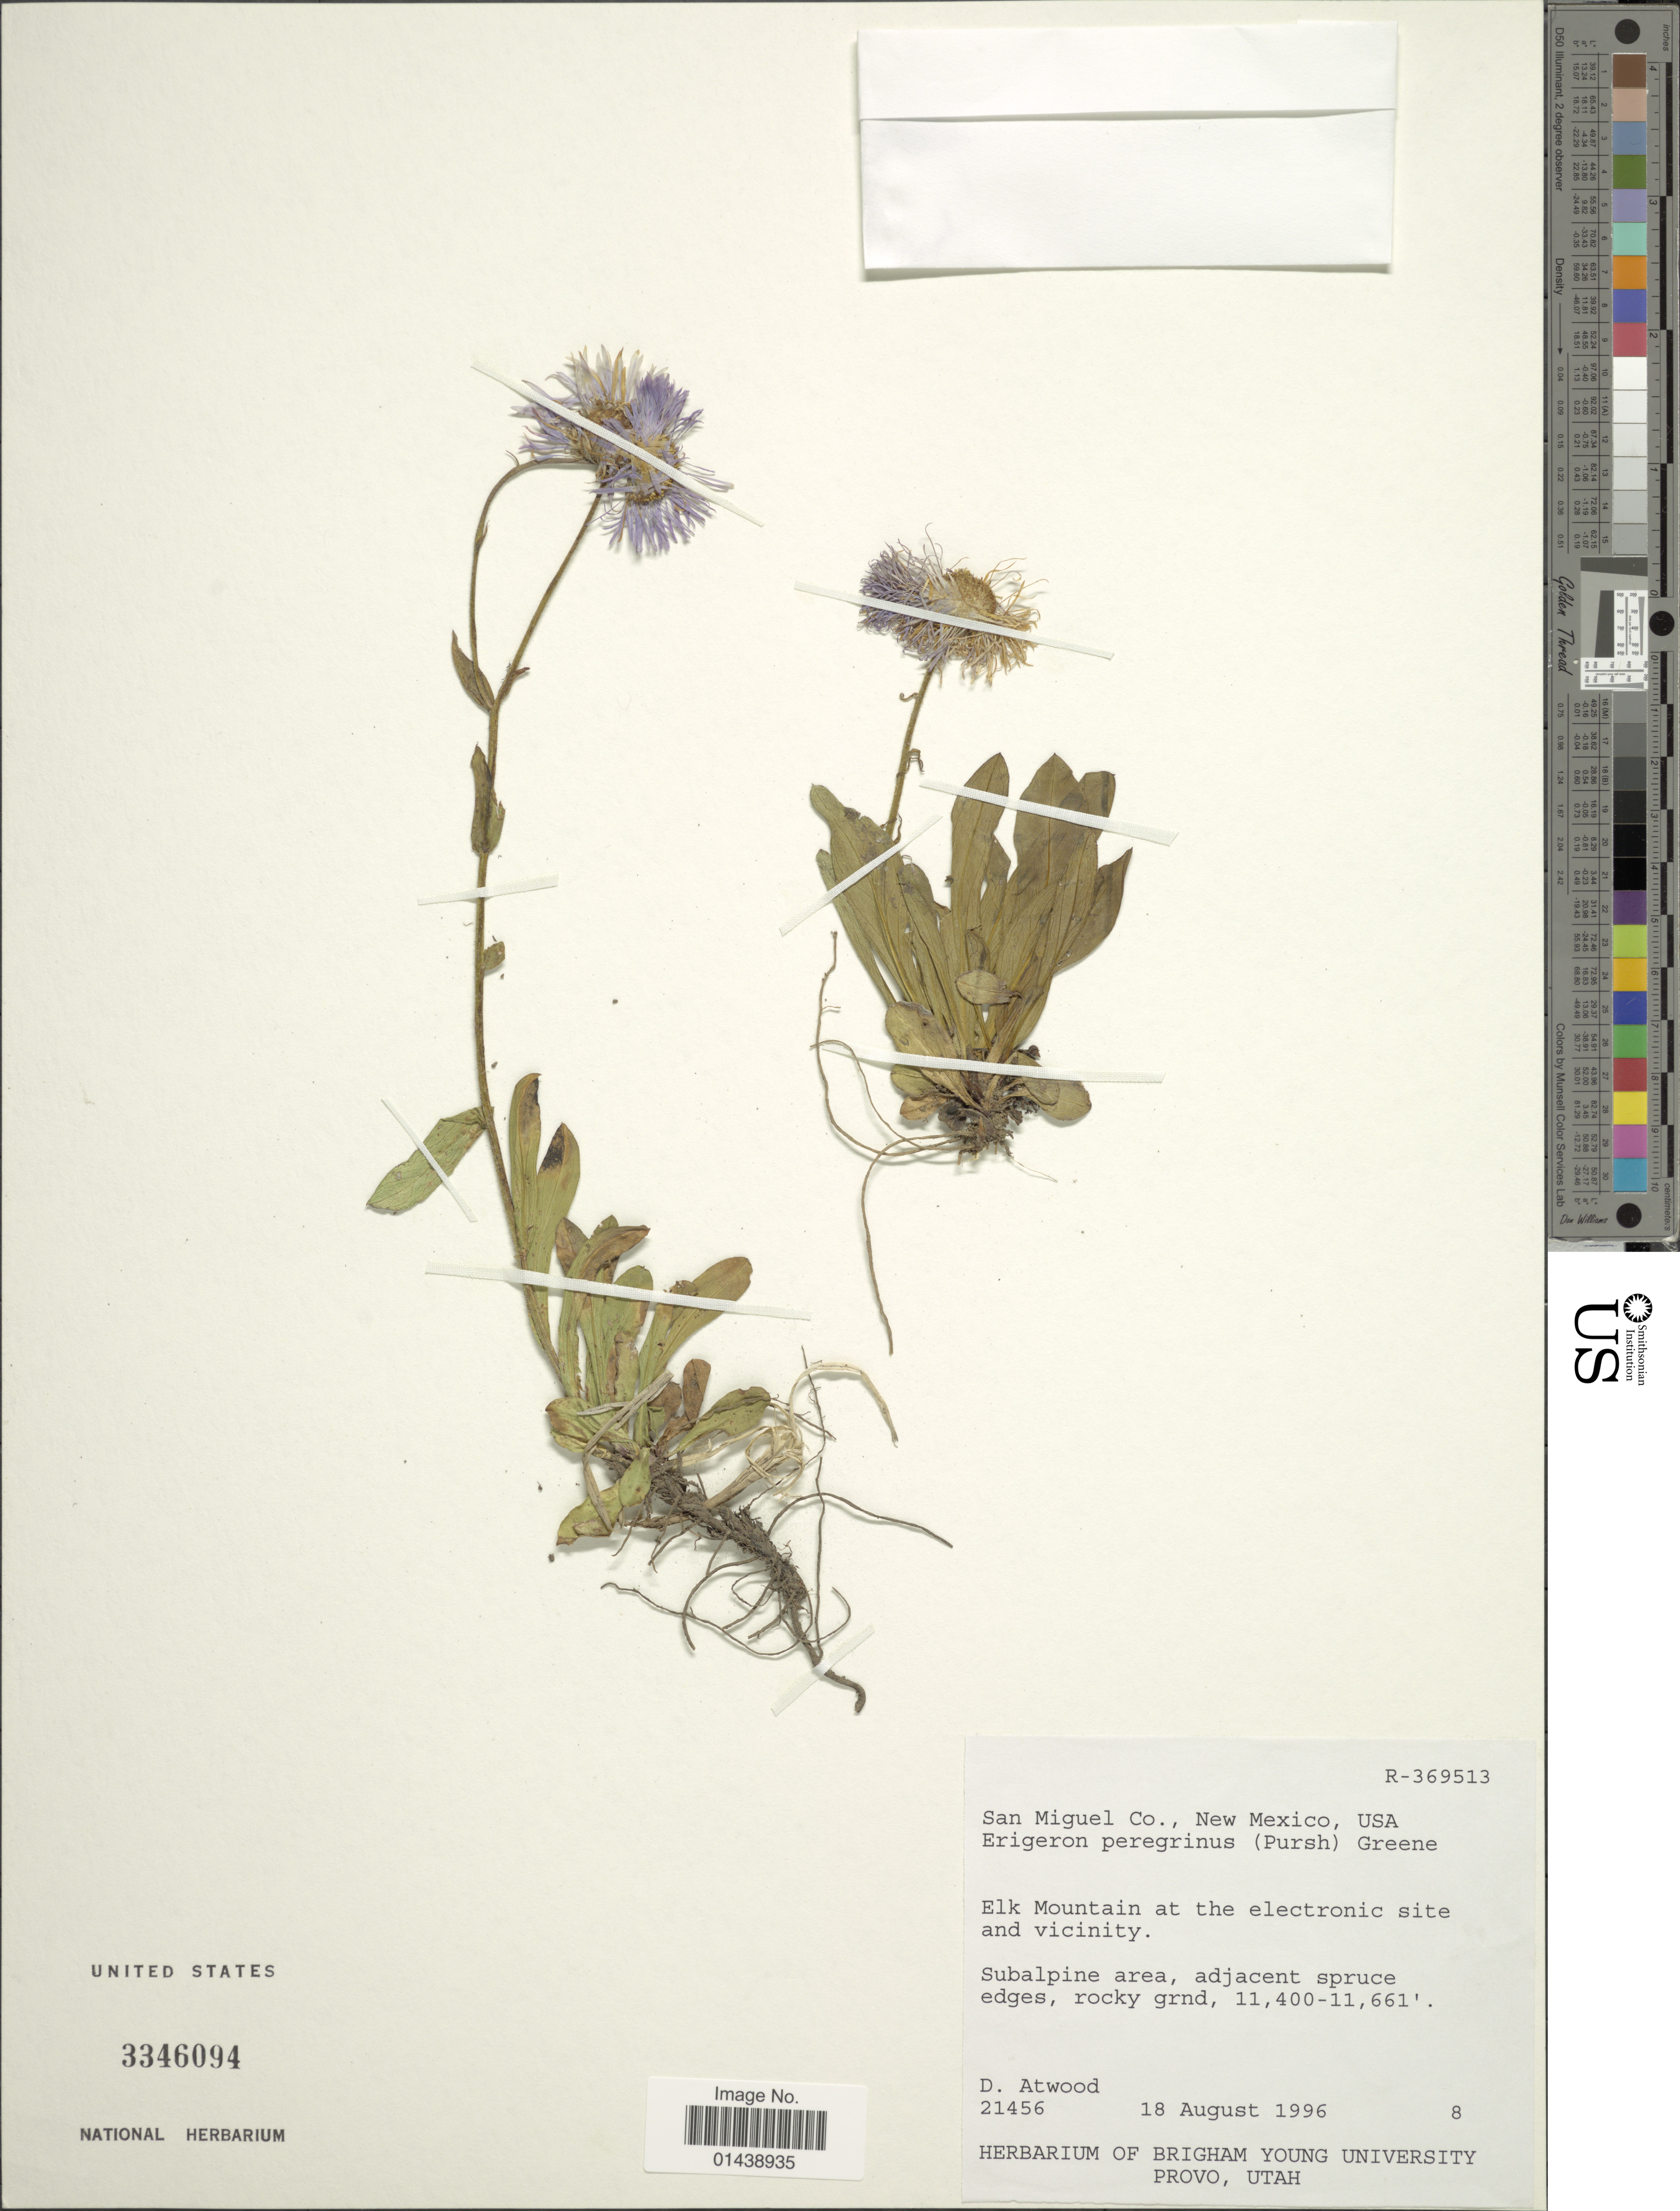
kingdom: Plantae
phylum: Tracheophyta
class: Magnoliopsida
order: Asterales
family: Asteraceae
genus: Erigeron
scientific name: Erigeron peregrinus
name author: (Banks ex Pursh) Greene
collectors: D. Atwood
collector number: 21456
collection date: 1996-08-18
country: United States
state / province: New Mexico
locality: San Miguel Co. Elk Mountain at the electronic site and vicinity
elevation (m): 3475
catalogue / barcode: US 3346094